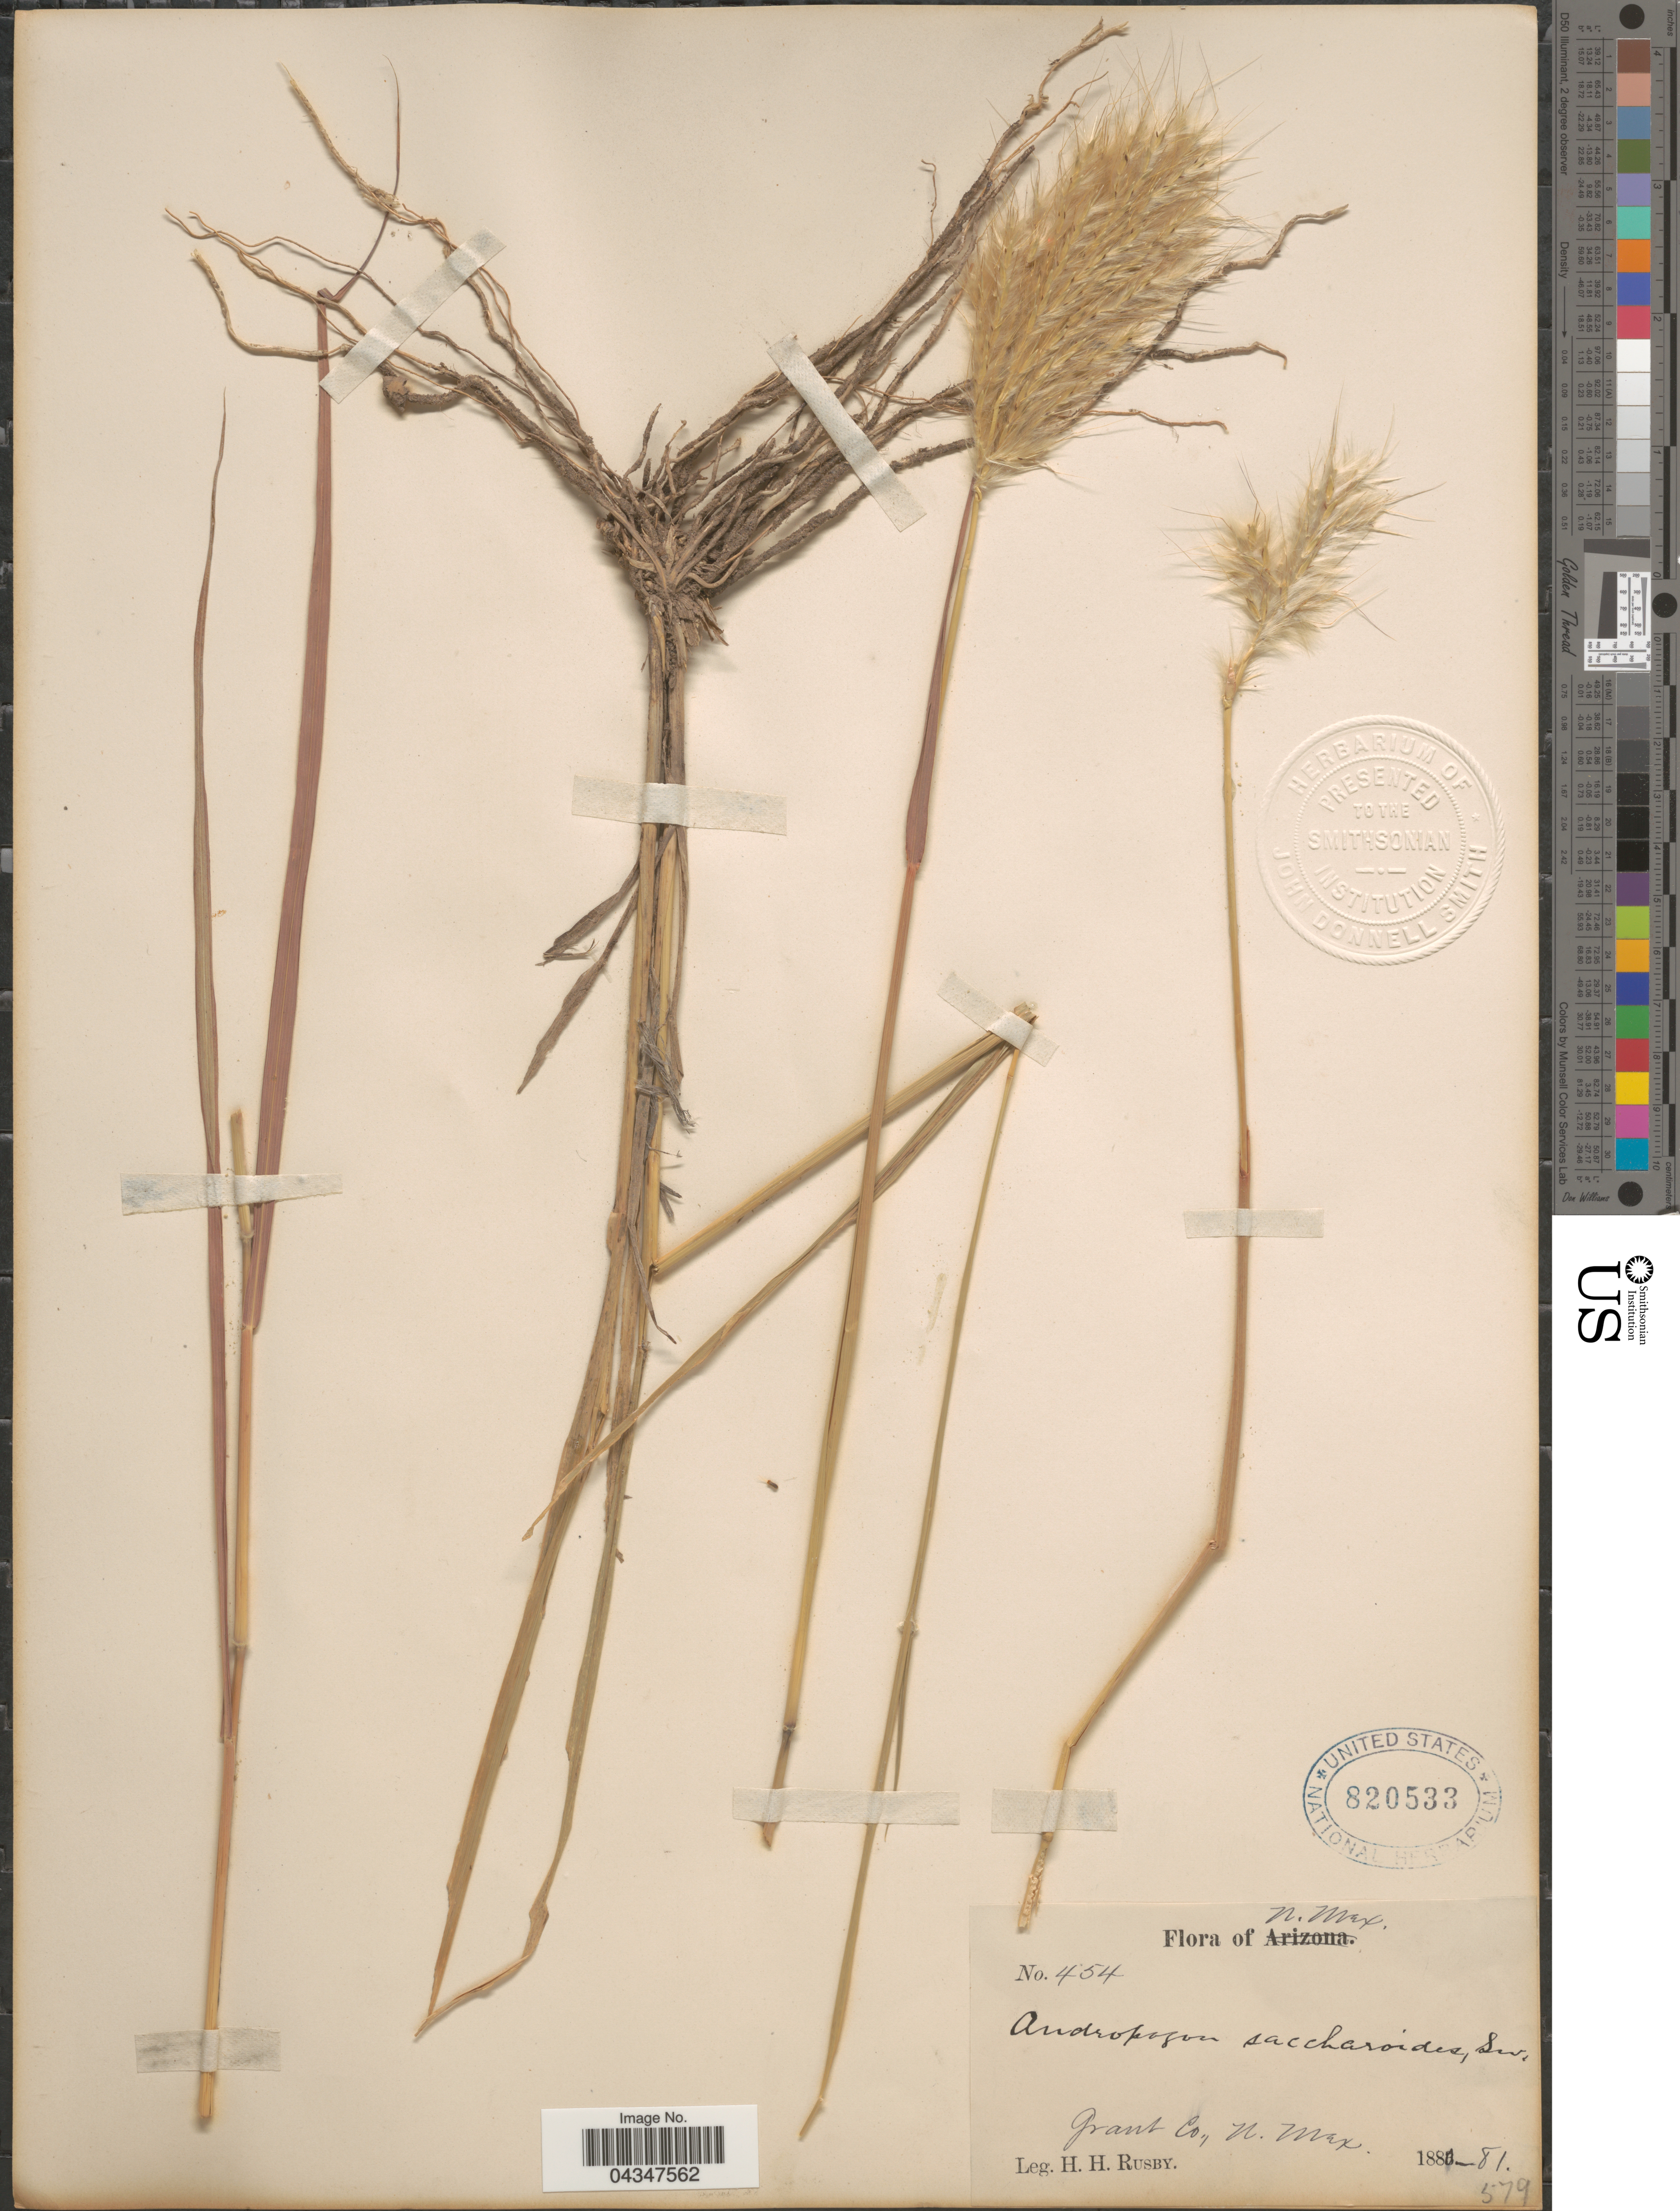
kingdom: Plantae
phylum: Tracheophyta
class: Liliopsida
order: Poales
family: Poaceae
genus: Bothriochloa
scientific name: Bothriochloa barbinodis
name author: (Lag.) Herter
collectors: H. H. Rusby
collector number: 454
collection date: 1880/1881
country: United States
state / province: New Mexico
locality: Grant Co.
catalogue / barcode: US 820533